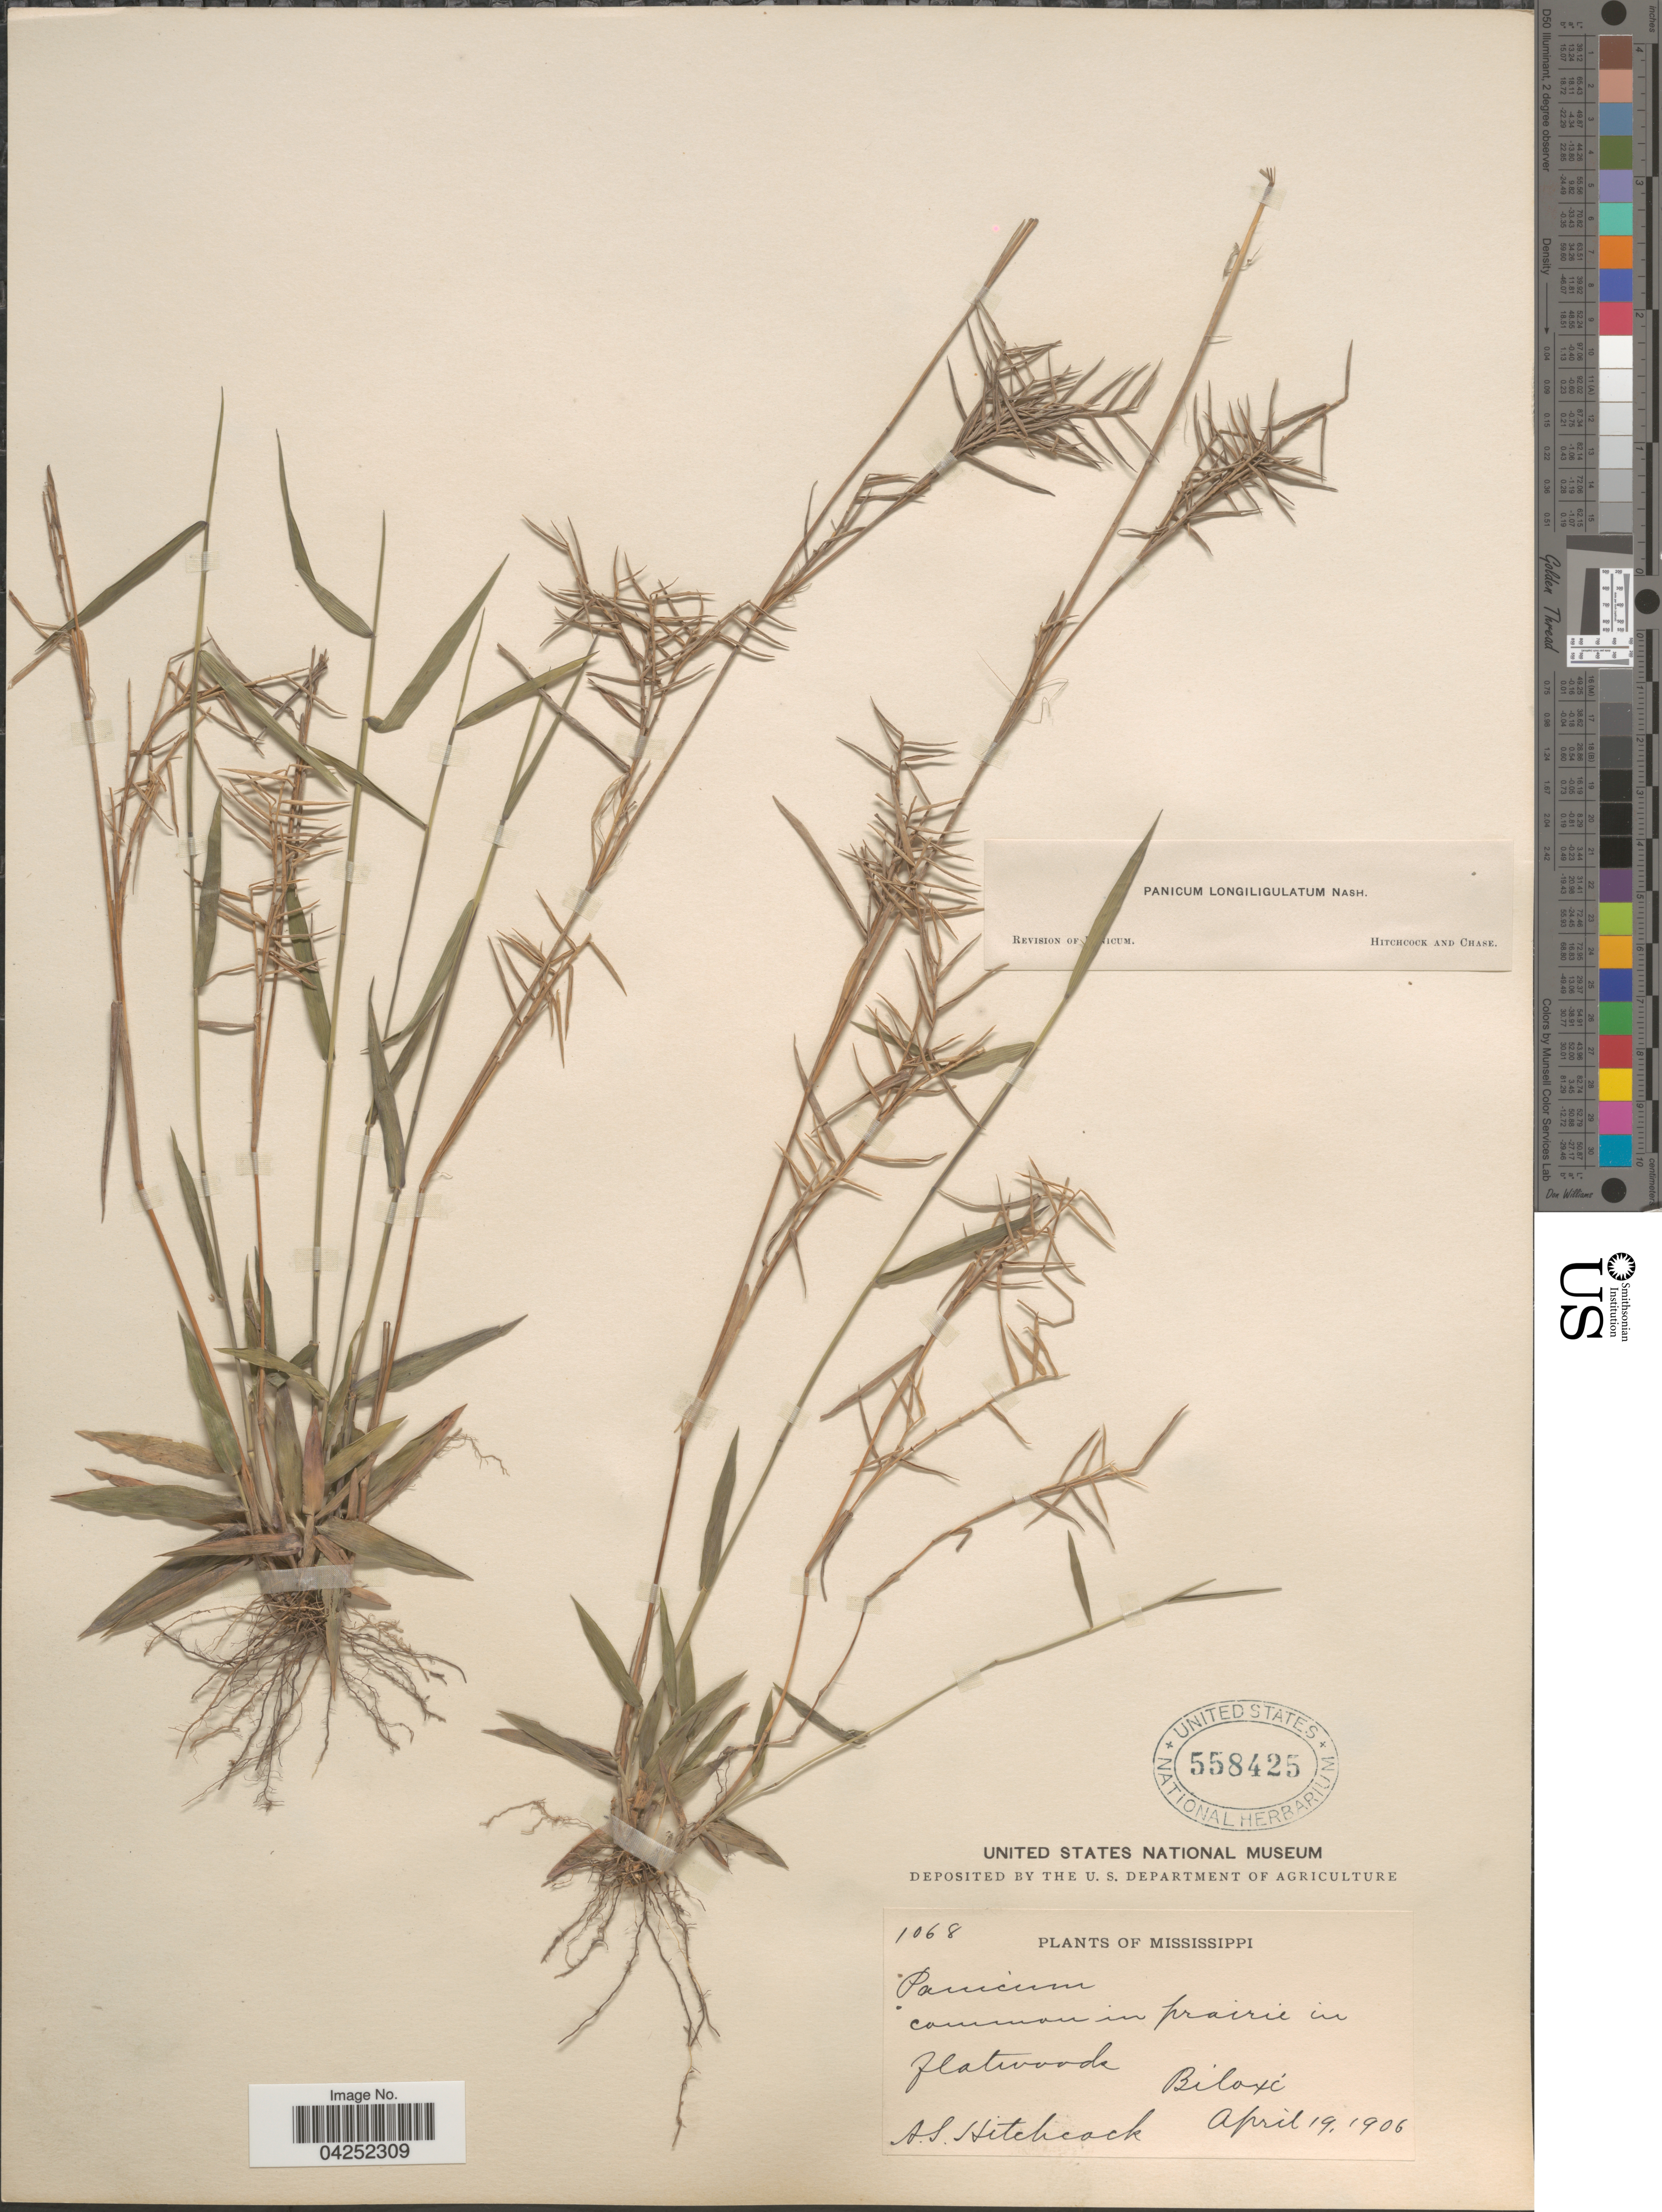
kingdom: Plantae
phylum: Tracheophyta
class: Liliopsida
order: Poales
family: Poaceae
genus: Dichanthelium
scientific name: Dichanthelium acuminatum var. longiligulatum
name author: (Nash) Gould & C.A. Clark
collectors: A. S. Hitchcock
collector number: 1068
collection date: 1906-04-19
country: United States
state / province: Mississippi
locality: Common in prairie in flatwoods. Biloxi.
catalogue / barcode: US 558425